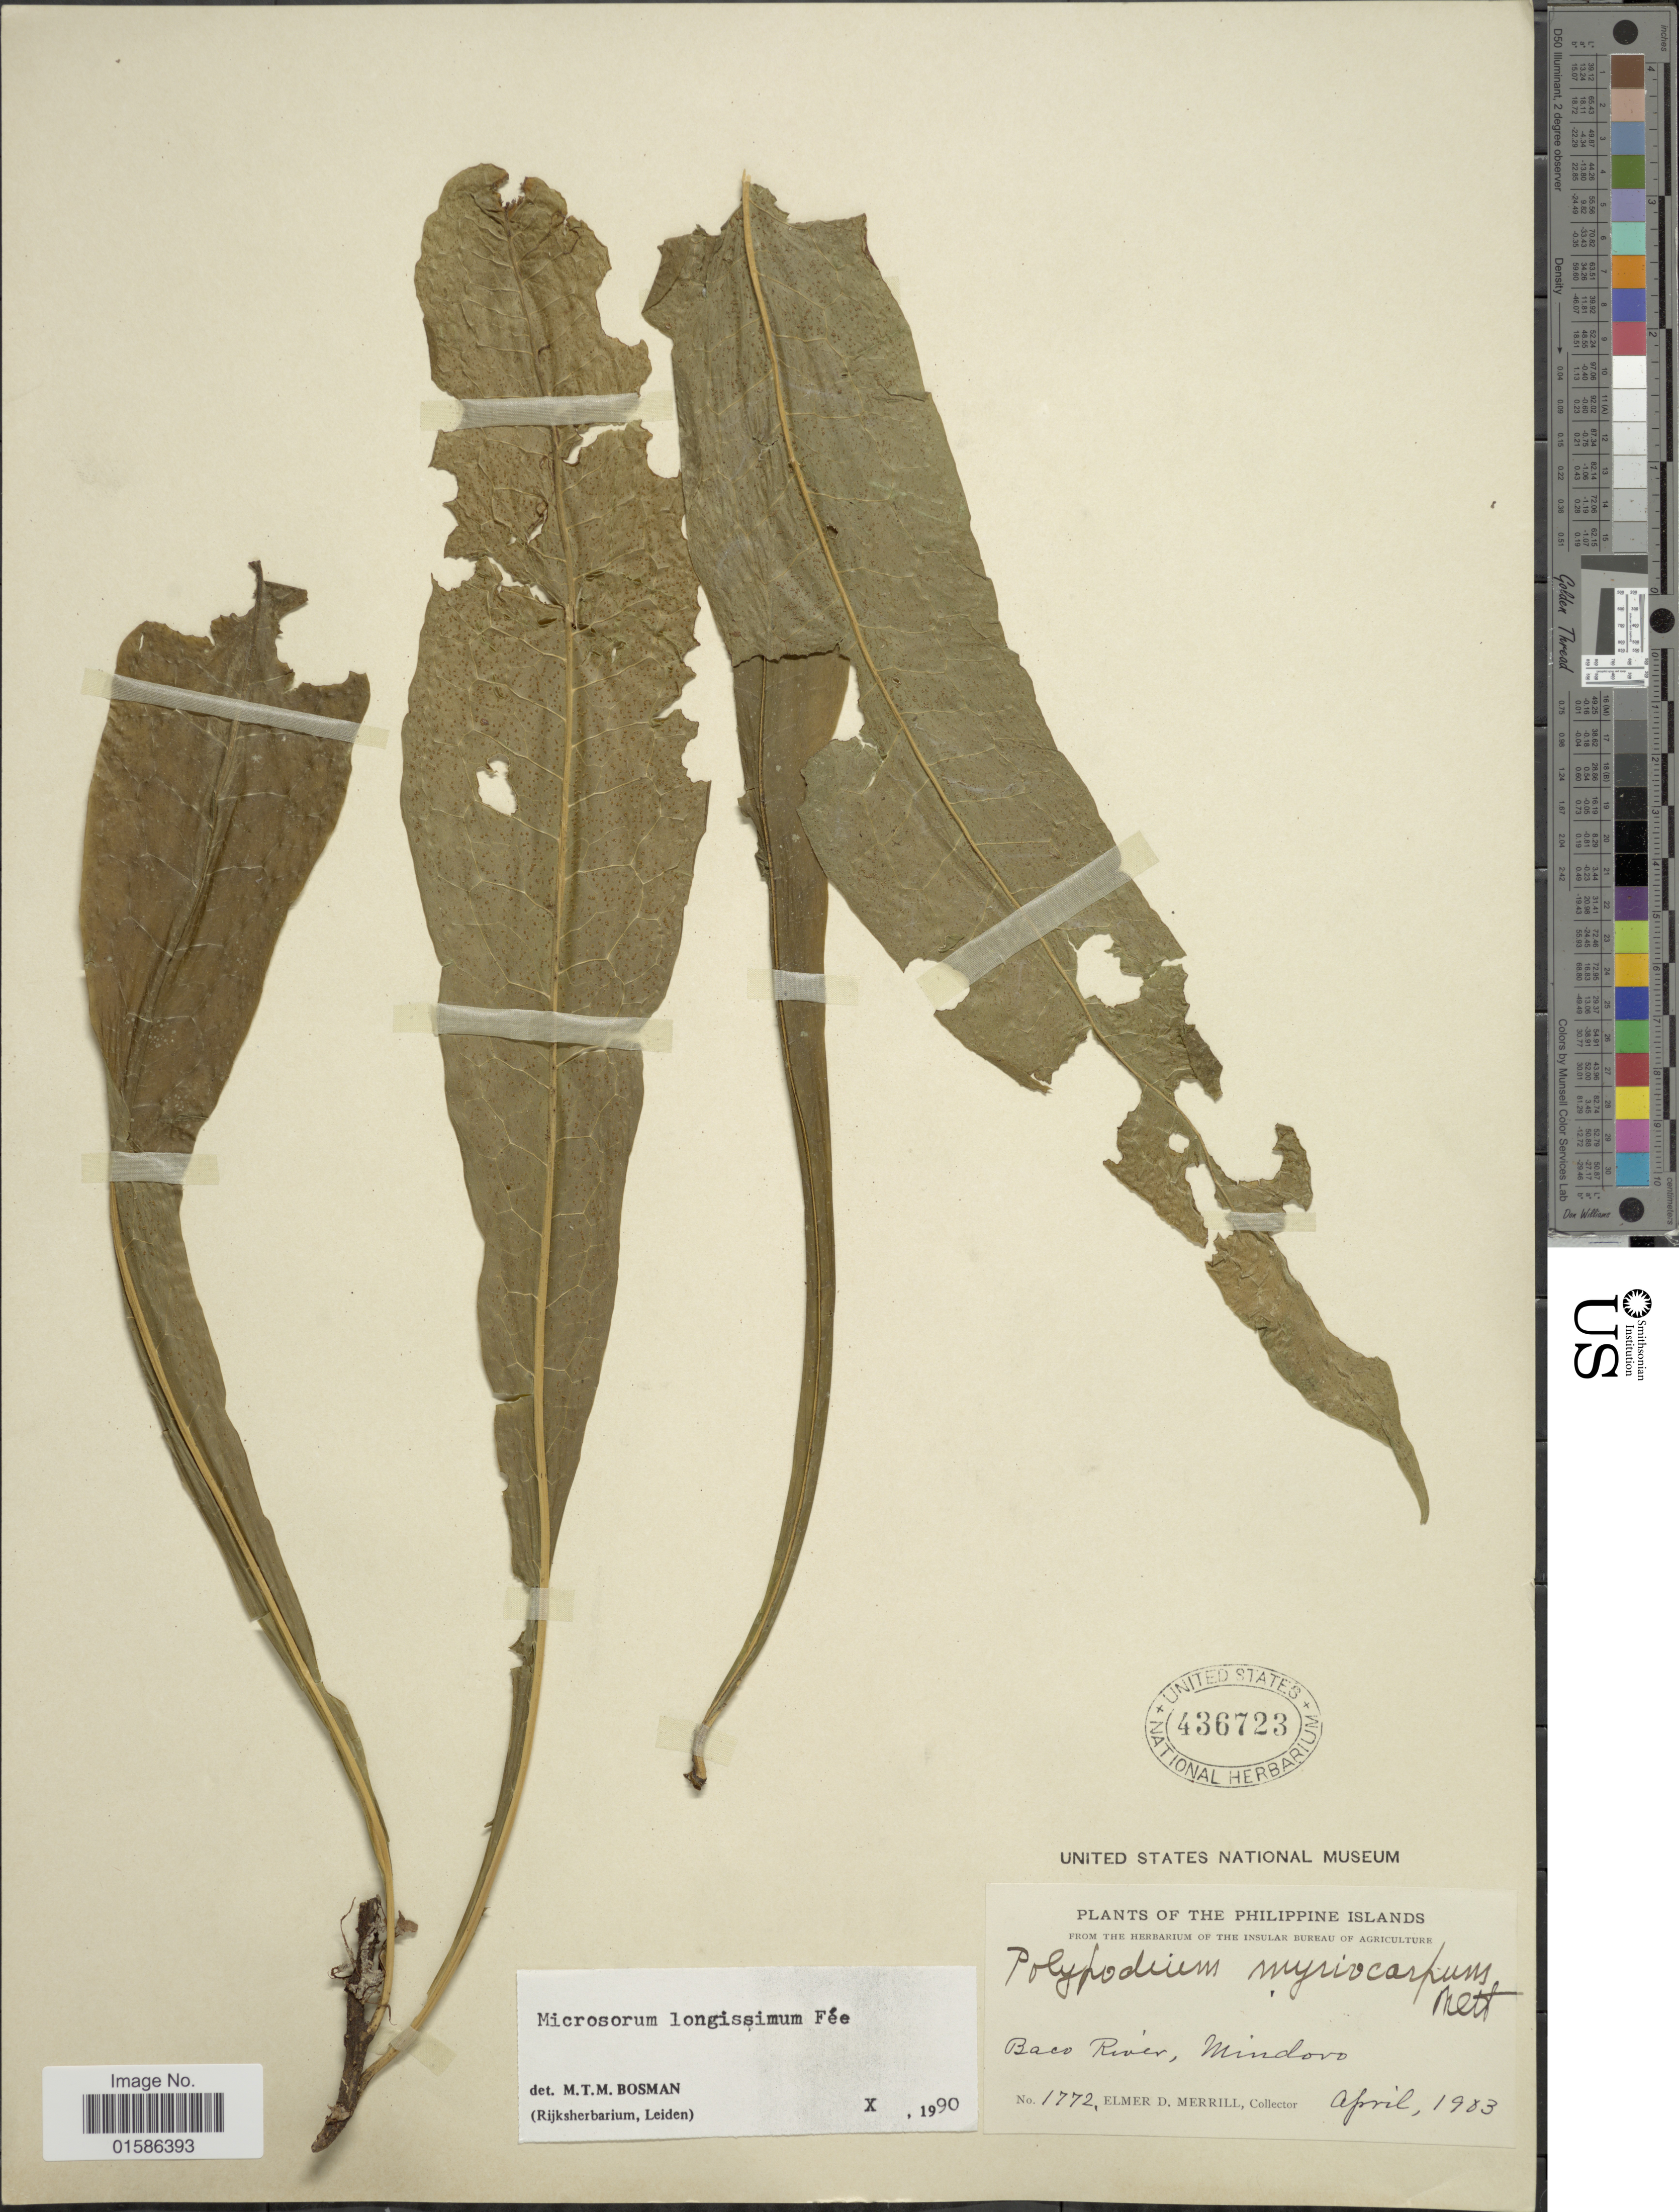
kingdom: Plantae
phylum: Tracheophyta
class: Polypodiopsida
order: Polypodiales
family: Polypodiaceae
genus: Microsorum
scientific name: Microsorum longissimum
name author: Fée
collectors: E. D. Merrill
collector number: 1772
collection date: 1903-04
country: Philippines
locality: The Philippine Islands, Baco River, Mindoro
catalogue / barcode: US 436723